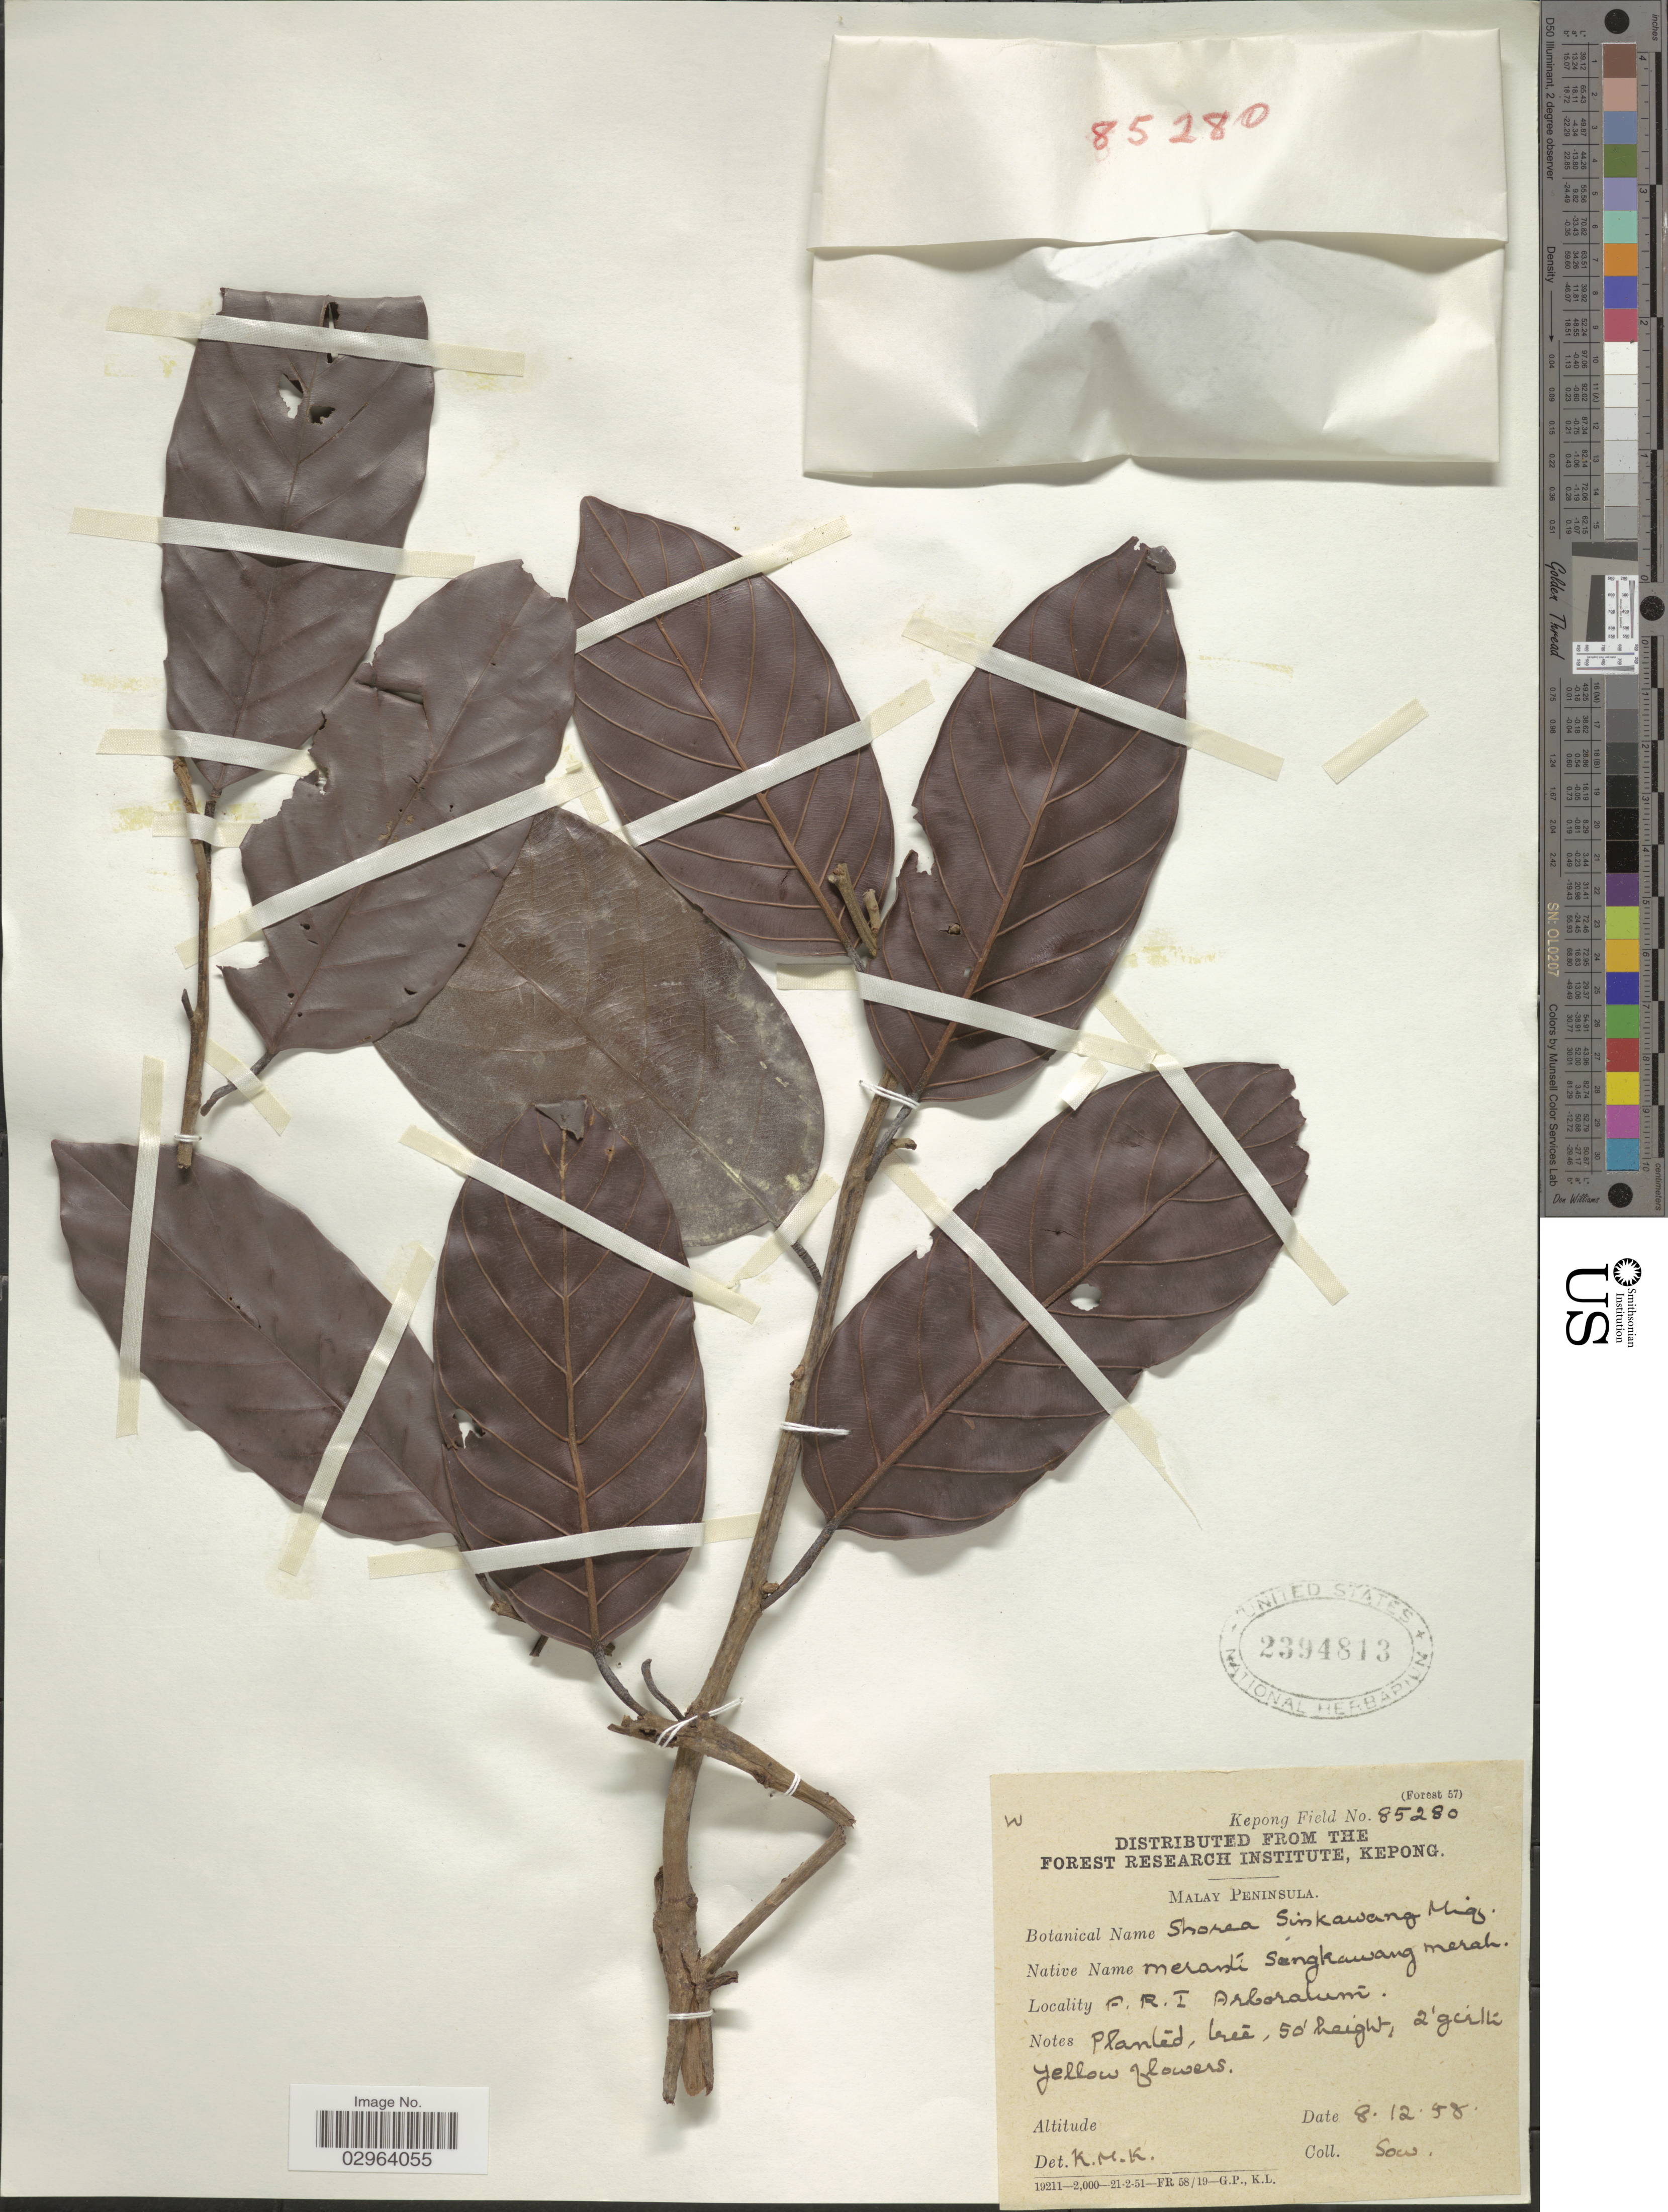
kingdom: Plantae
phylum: Tracheophyta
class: Magnoliopsida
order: Malvales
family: Dipterocarpaceae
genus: Rubroshorea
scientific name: Rubroshorea singkawang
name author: (Miq.) P.S. Ashton & J. Heck.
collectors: -. Sow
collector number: Kepong Field 85280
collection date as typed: Transcribed d/m/y: 8/12/58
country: Malaysia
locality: Malay Peninsula. F.R.I. Arboratum.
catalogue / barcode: US 2394813